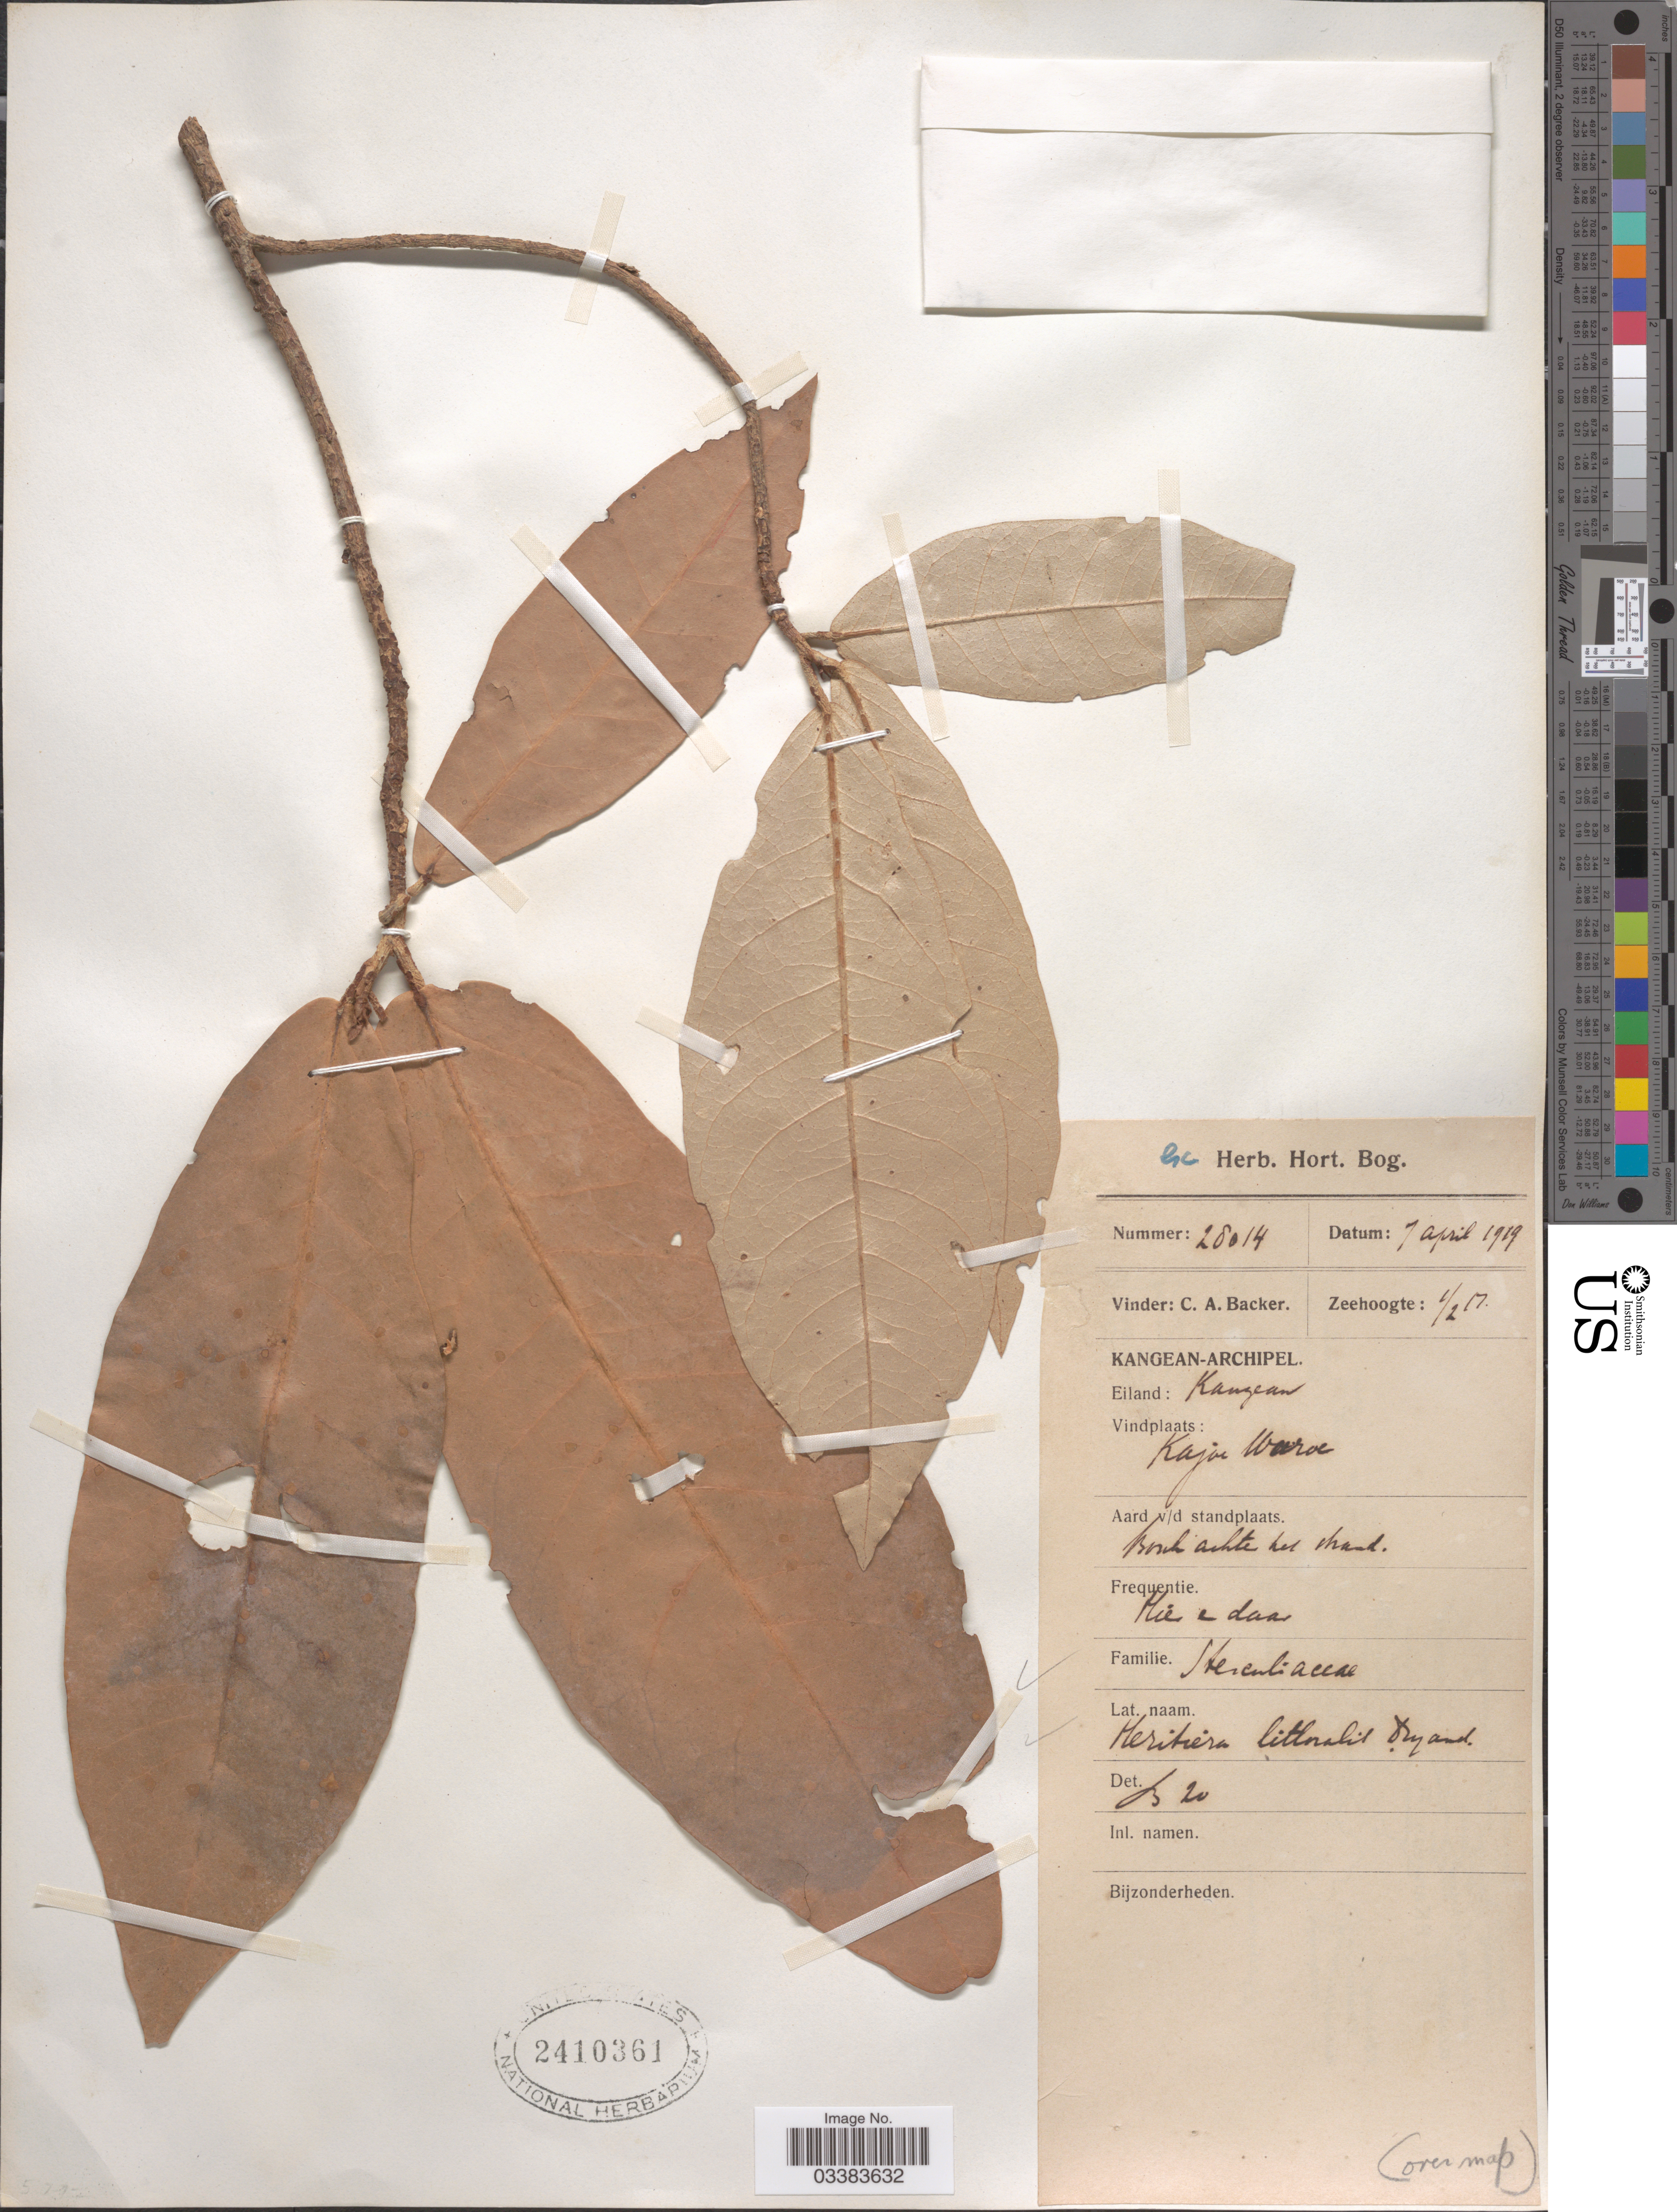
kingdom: Plantae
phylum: Tracheophyta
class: Magnoliopsida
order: Malvales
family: Malvaceae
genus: Heritiera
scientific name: Heritiera littoralis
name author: Aiton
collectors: C. A. Backer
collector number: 28014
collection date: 1919-04-07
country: Indonesia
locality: Kangean-Archipel. Eiland: Kangean. Kajoe Waroe.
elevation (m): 0.5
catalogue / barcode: US 2410361